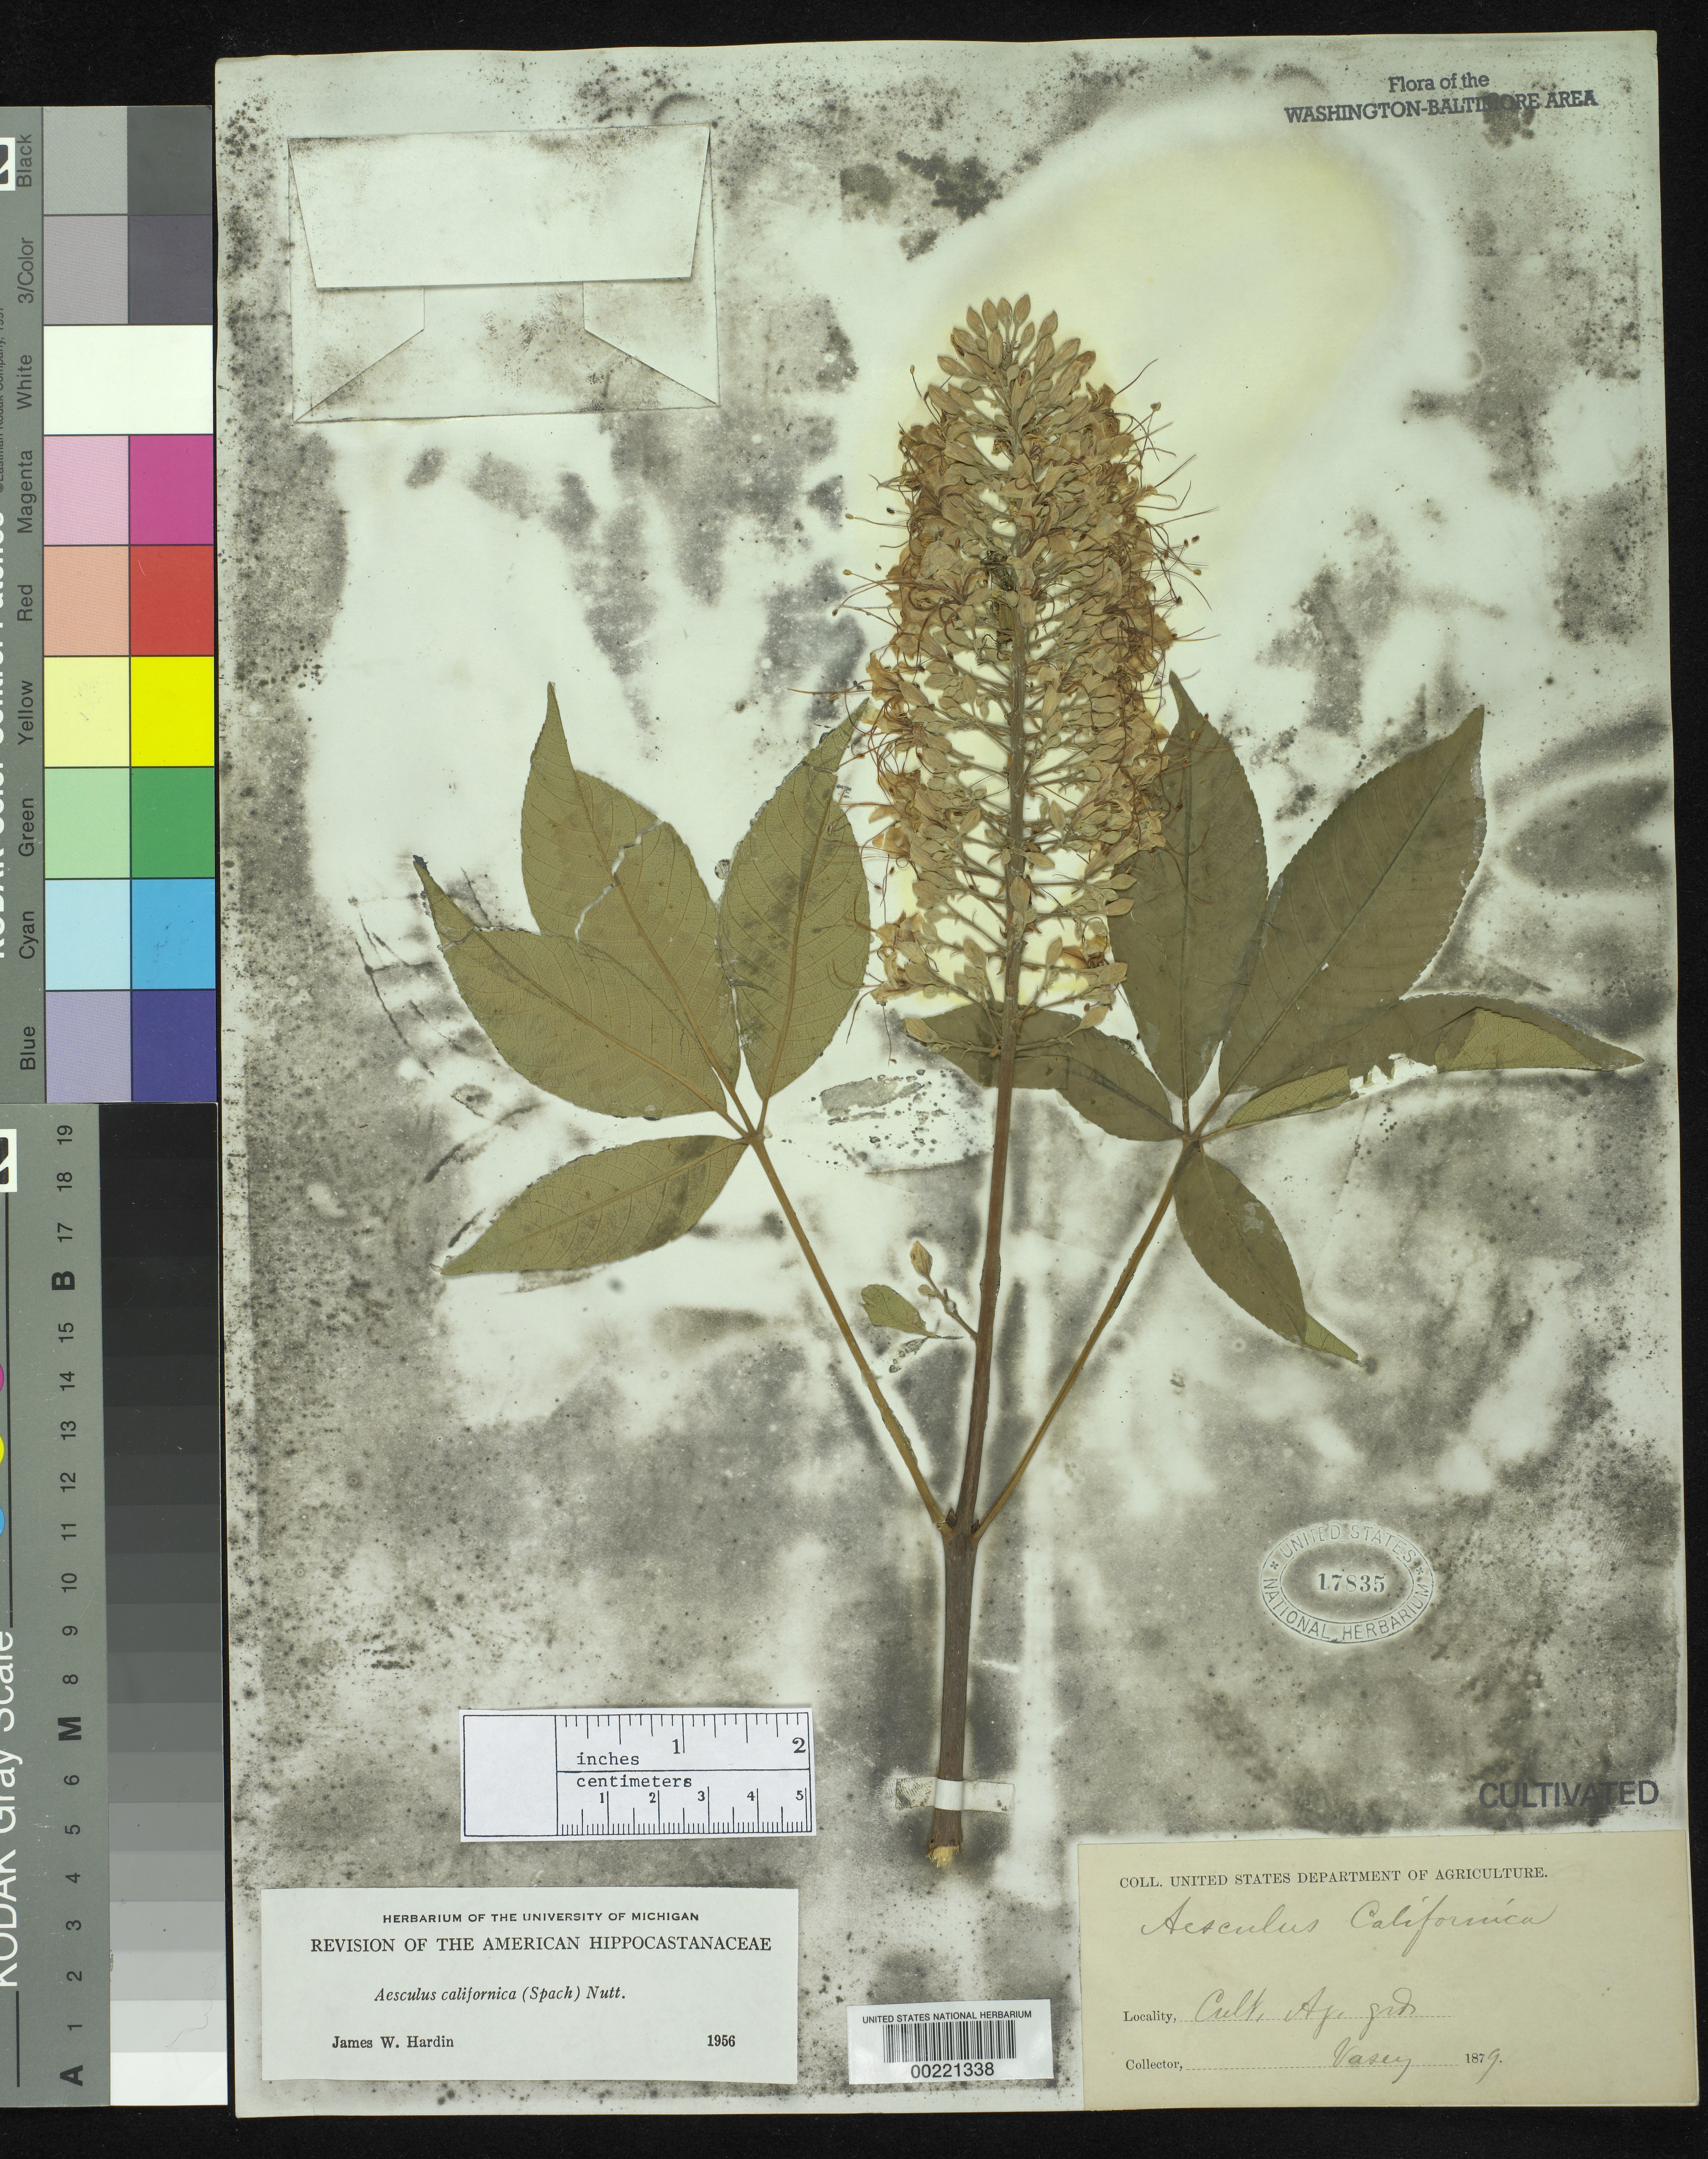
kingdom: Plantae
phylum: Tracheophyta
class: Magnoliopsida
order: Sapindales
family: Sapindaceae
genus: Aesculus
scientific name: Aesculus californica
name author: (Spach) Nutt.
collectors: G. R. Vasey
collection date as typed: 1879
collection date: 1879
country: United States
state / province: District of Columbia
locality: Department of Agriculture grounds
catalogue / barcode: US 17835